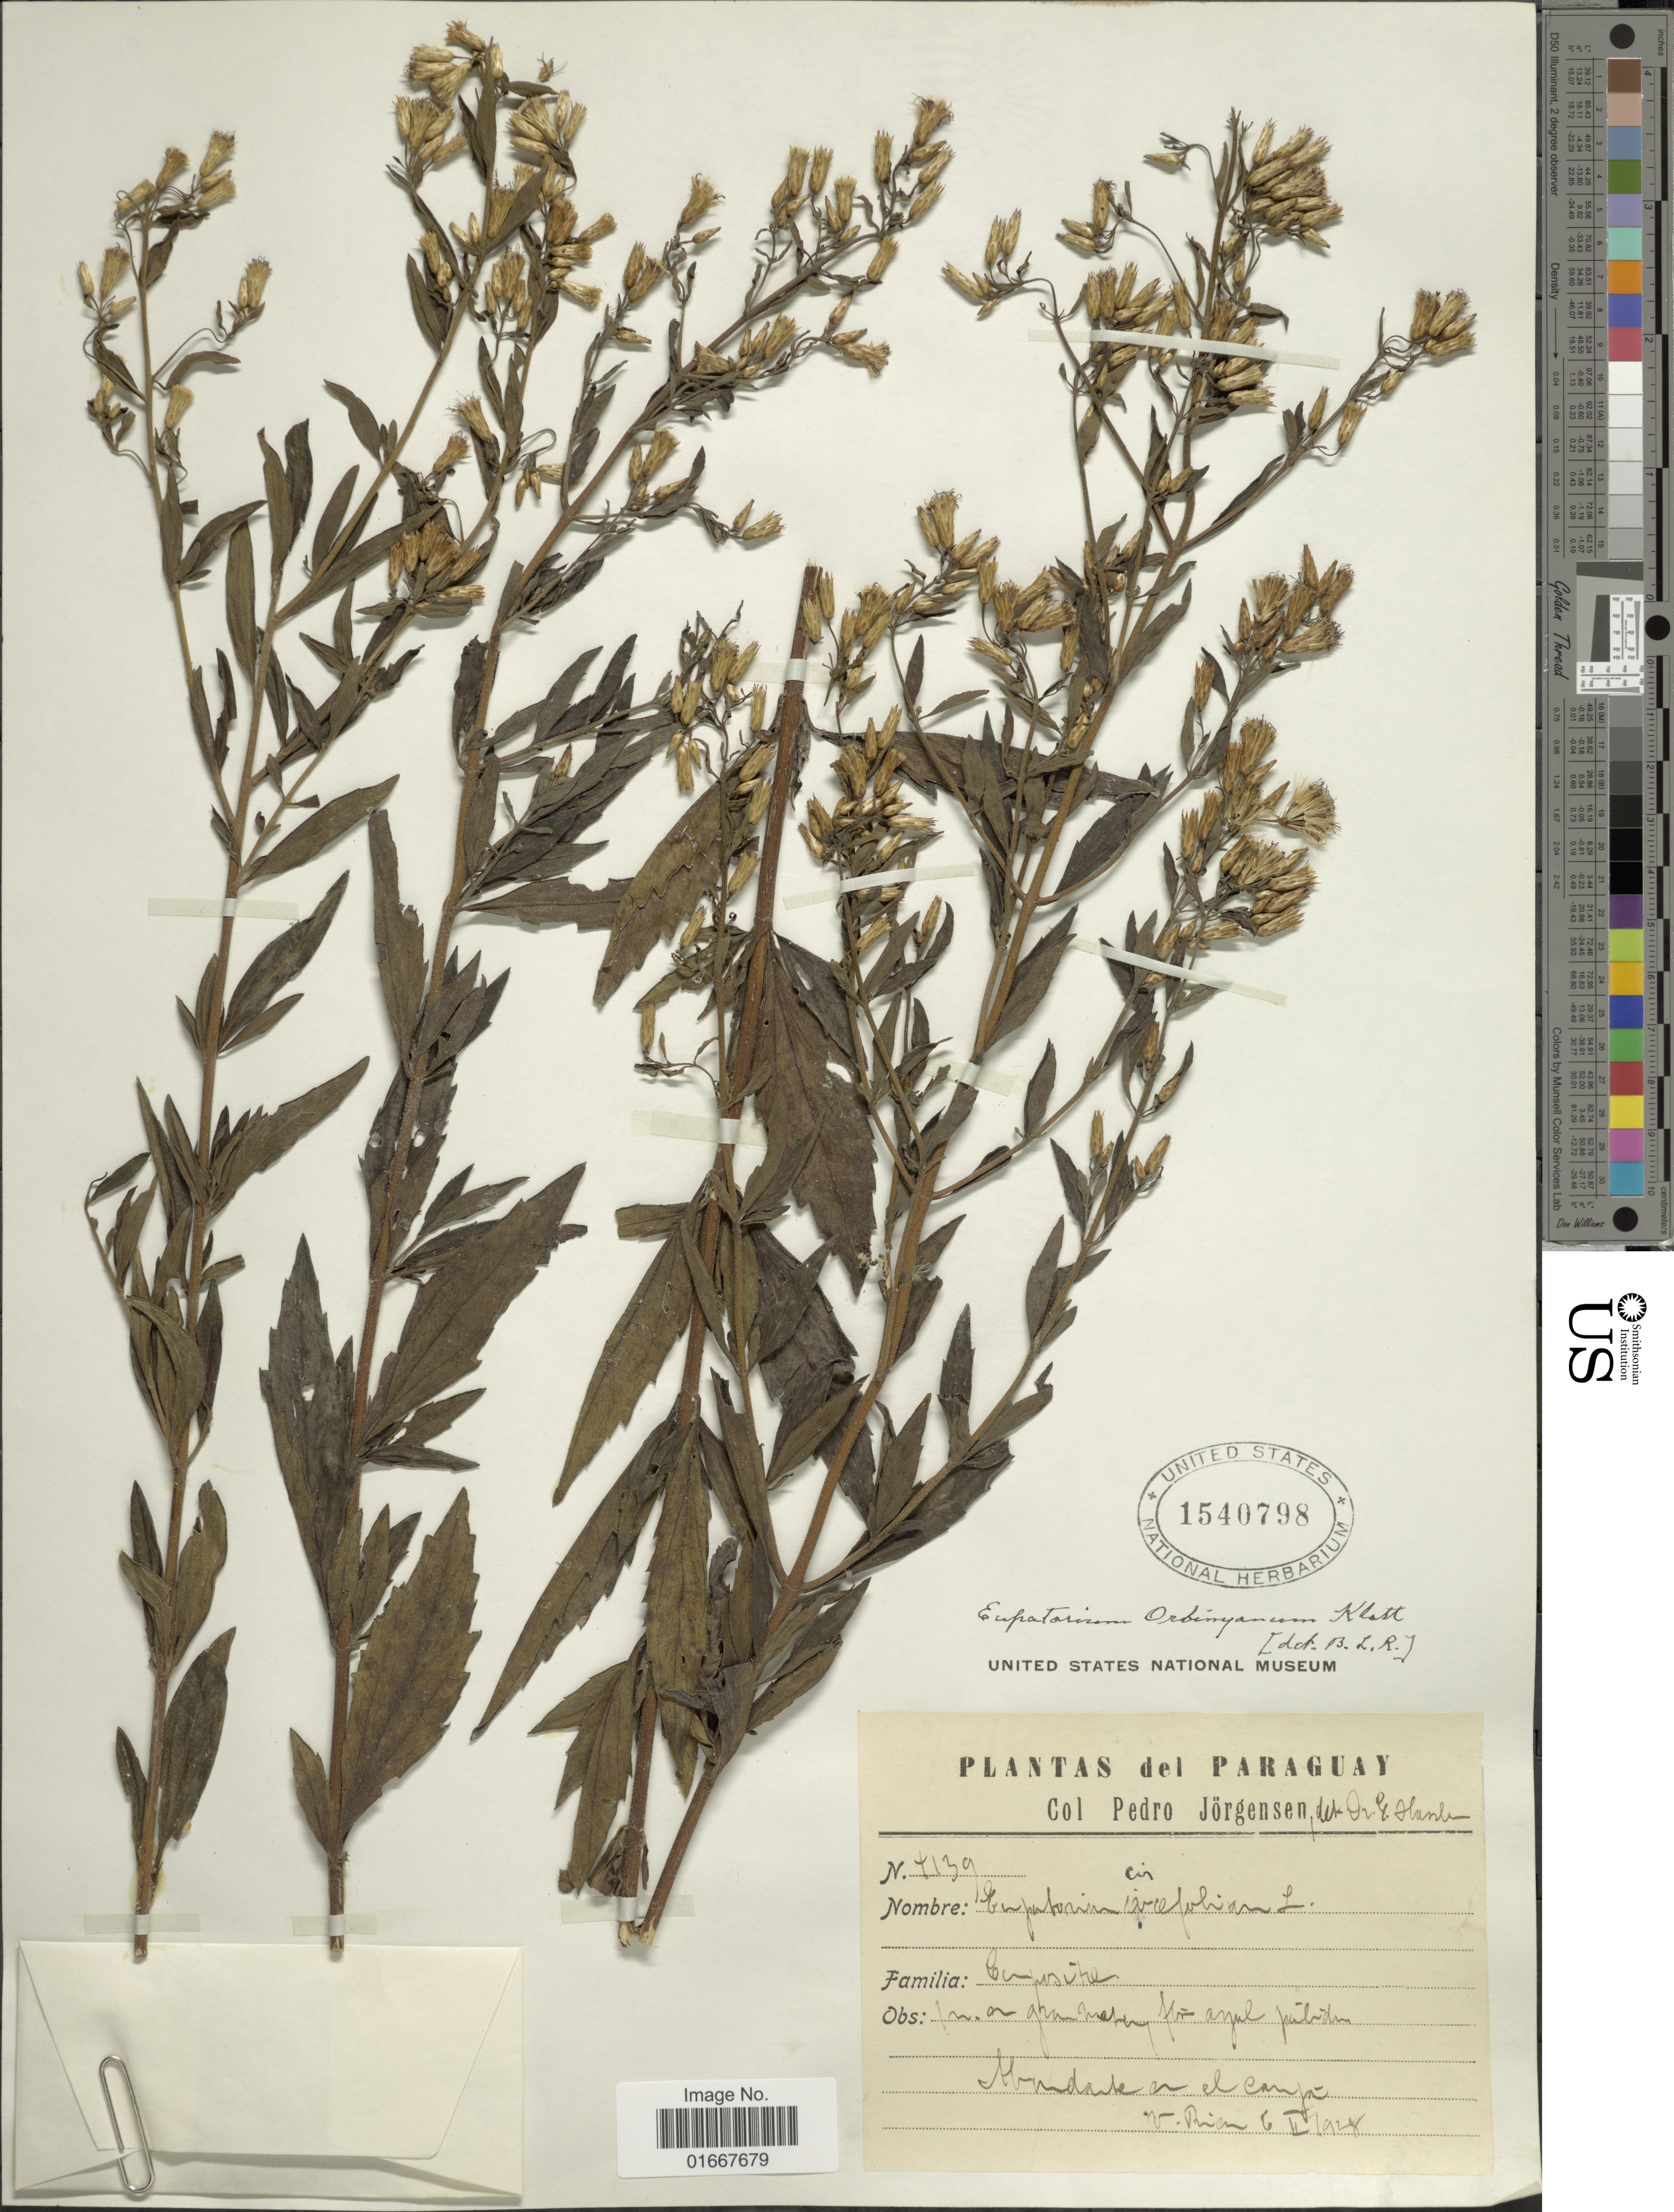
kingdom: Plantae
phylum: Tracheophyta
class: Magnoliopsida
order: Asterales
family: Asteraceae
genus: Chromolaena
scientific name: Chromolaena orbignyana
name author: (Klatt) R.M. King & H. Rob.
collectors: P. Jörgensen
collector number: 4139*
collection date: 1928-02-06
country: Paraguay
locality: En el campo V. Rrica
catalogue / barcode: US 1540798